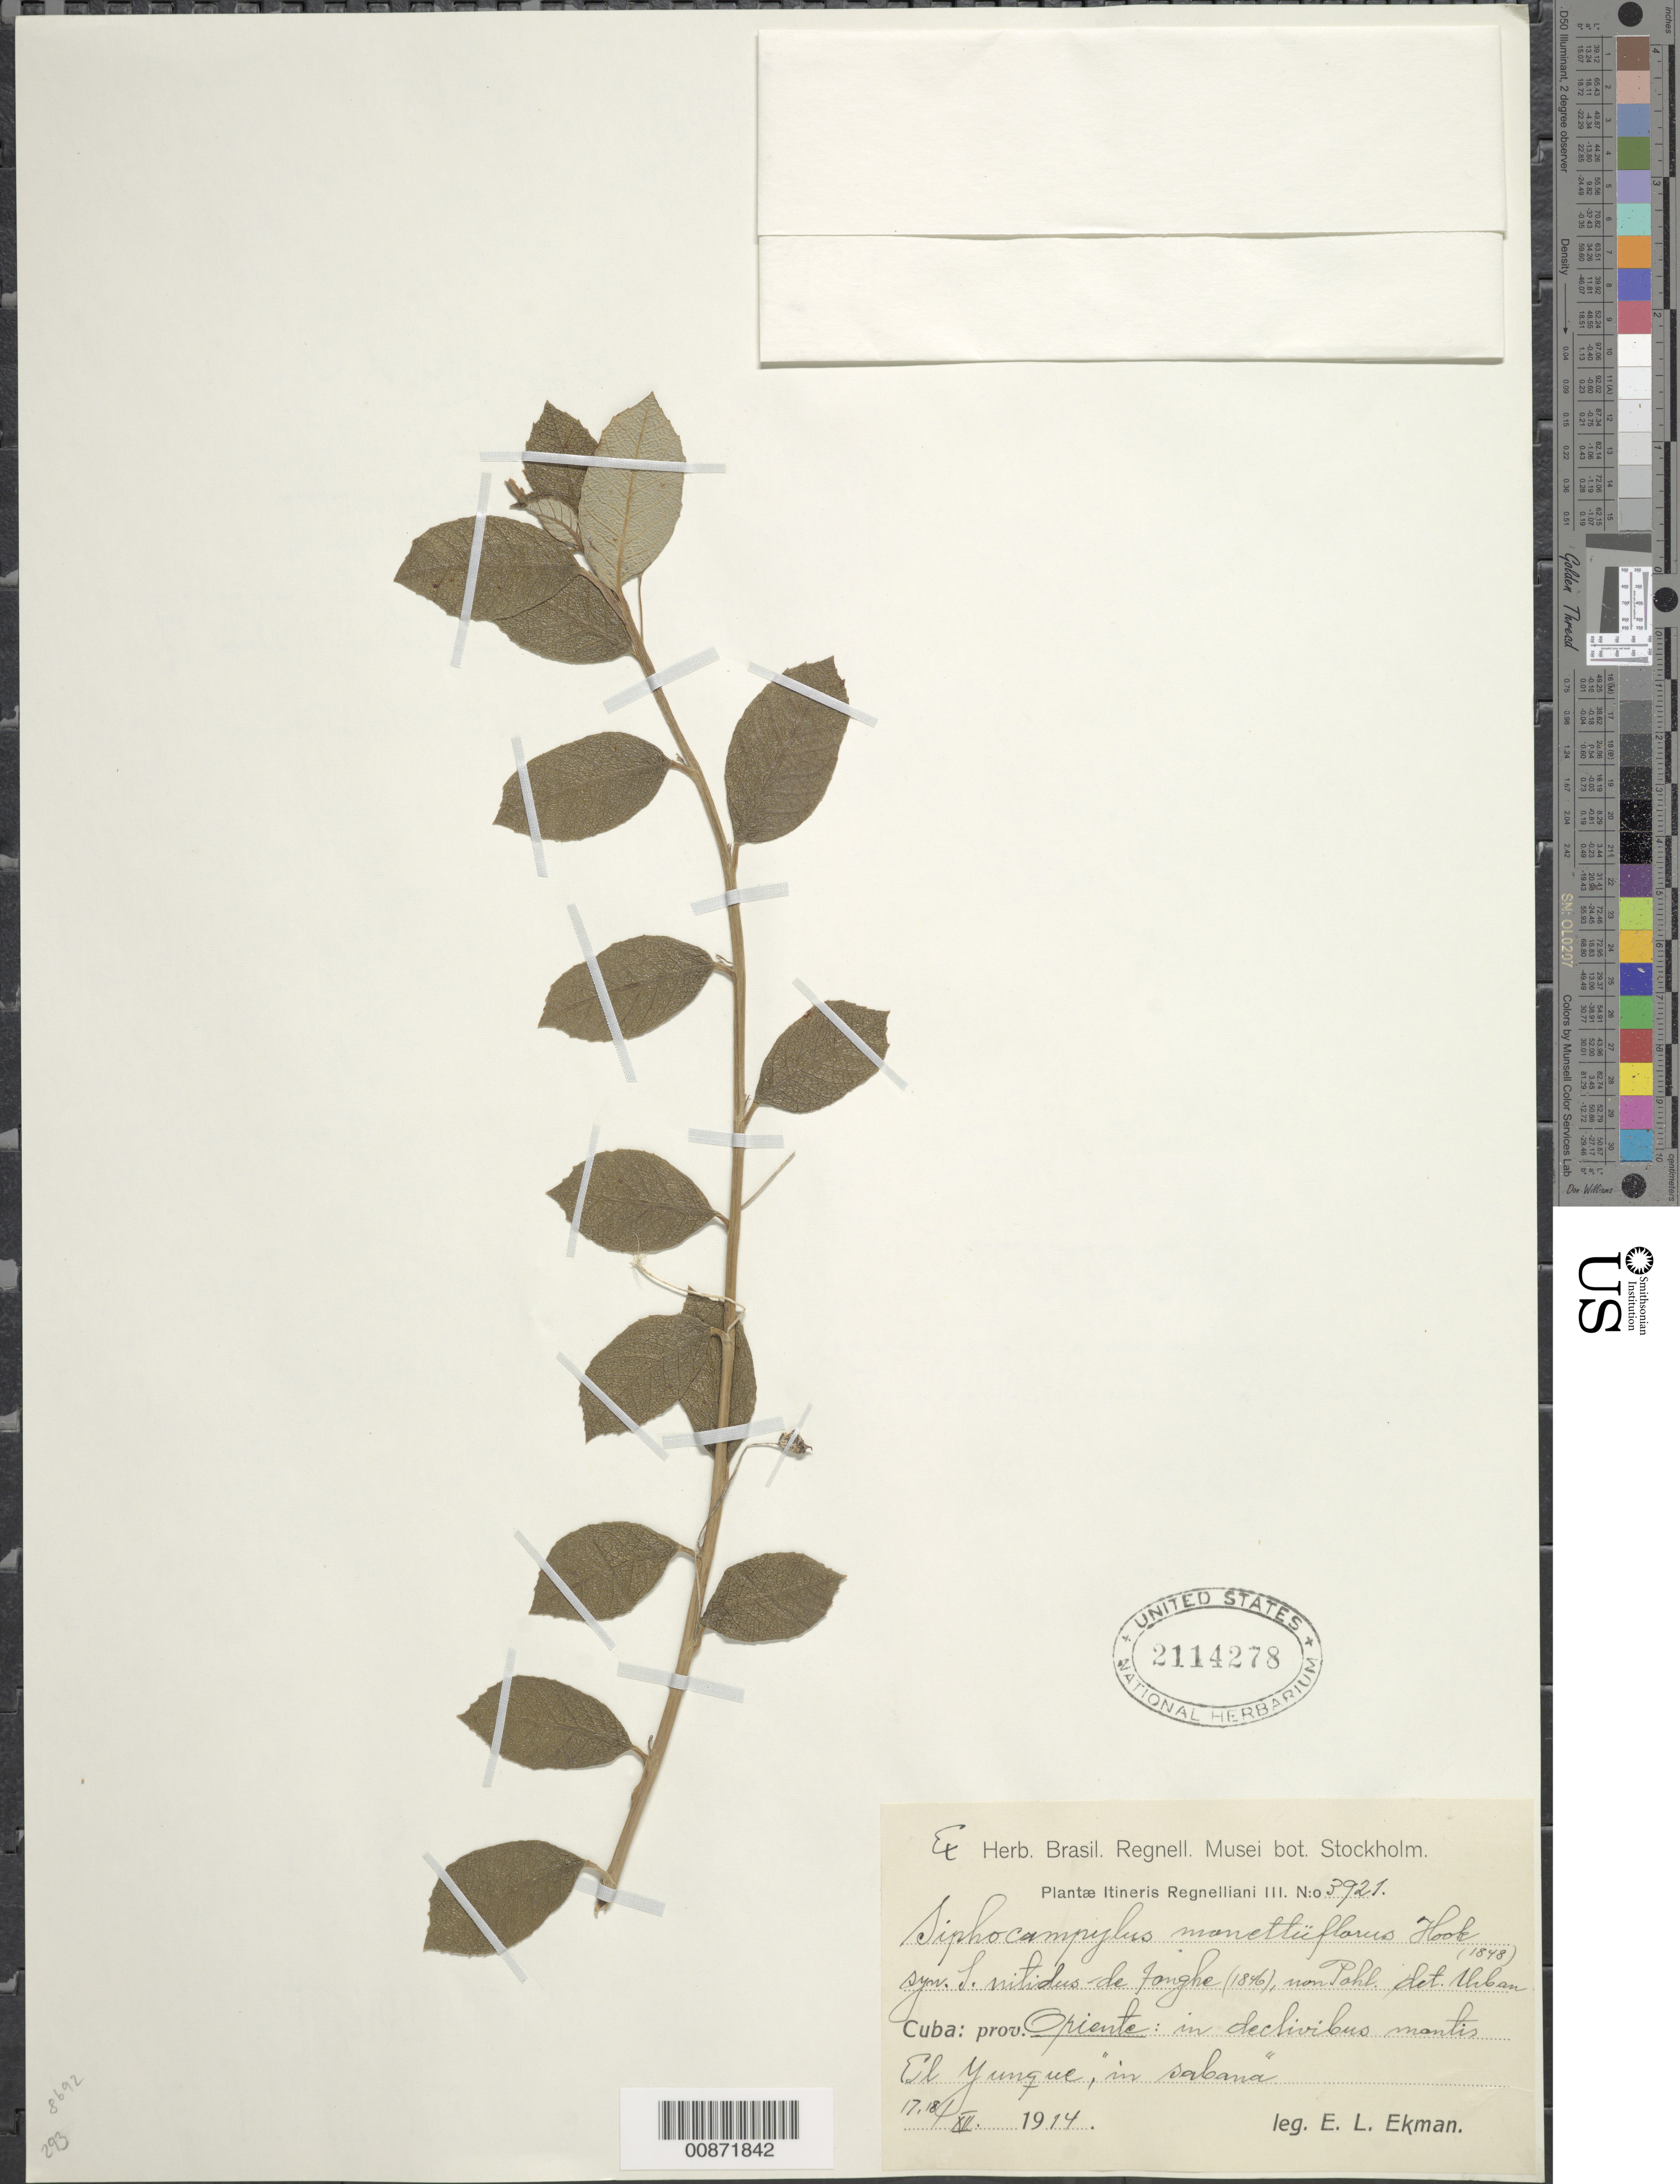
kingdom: Plantae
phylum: Tracheophyta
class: Magnoliopsida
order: Asterales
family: Campanulaceae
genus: Siphocampylus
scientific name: Siphocampylus manettiaeflorus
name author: Hook.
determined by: Urban, Ignatz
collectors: E. L. Ekman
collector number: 3921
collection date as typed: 17 Dec 1914 to 18 Dec 1914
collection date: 1914-12-17/1914-12-18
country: Cuba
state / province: Oriente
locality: El Yunque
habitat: In sabana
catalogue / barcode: US 2114278